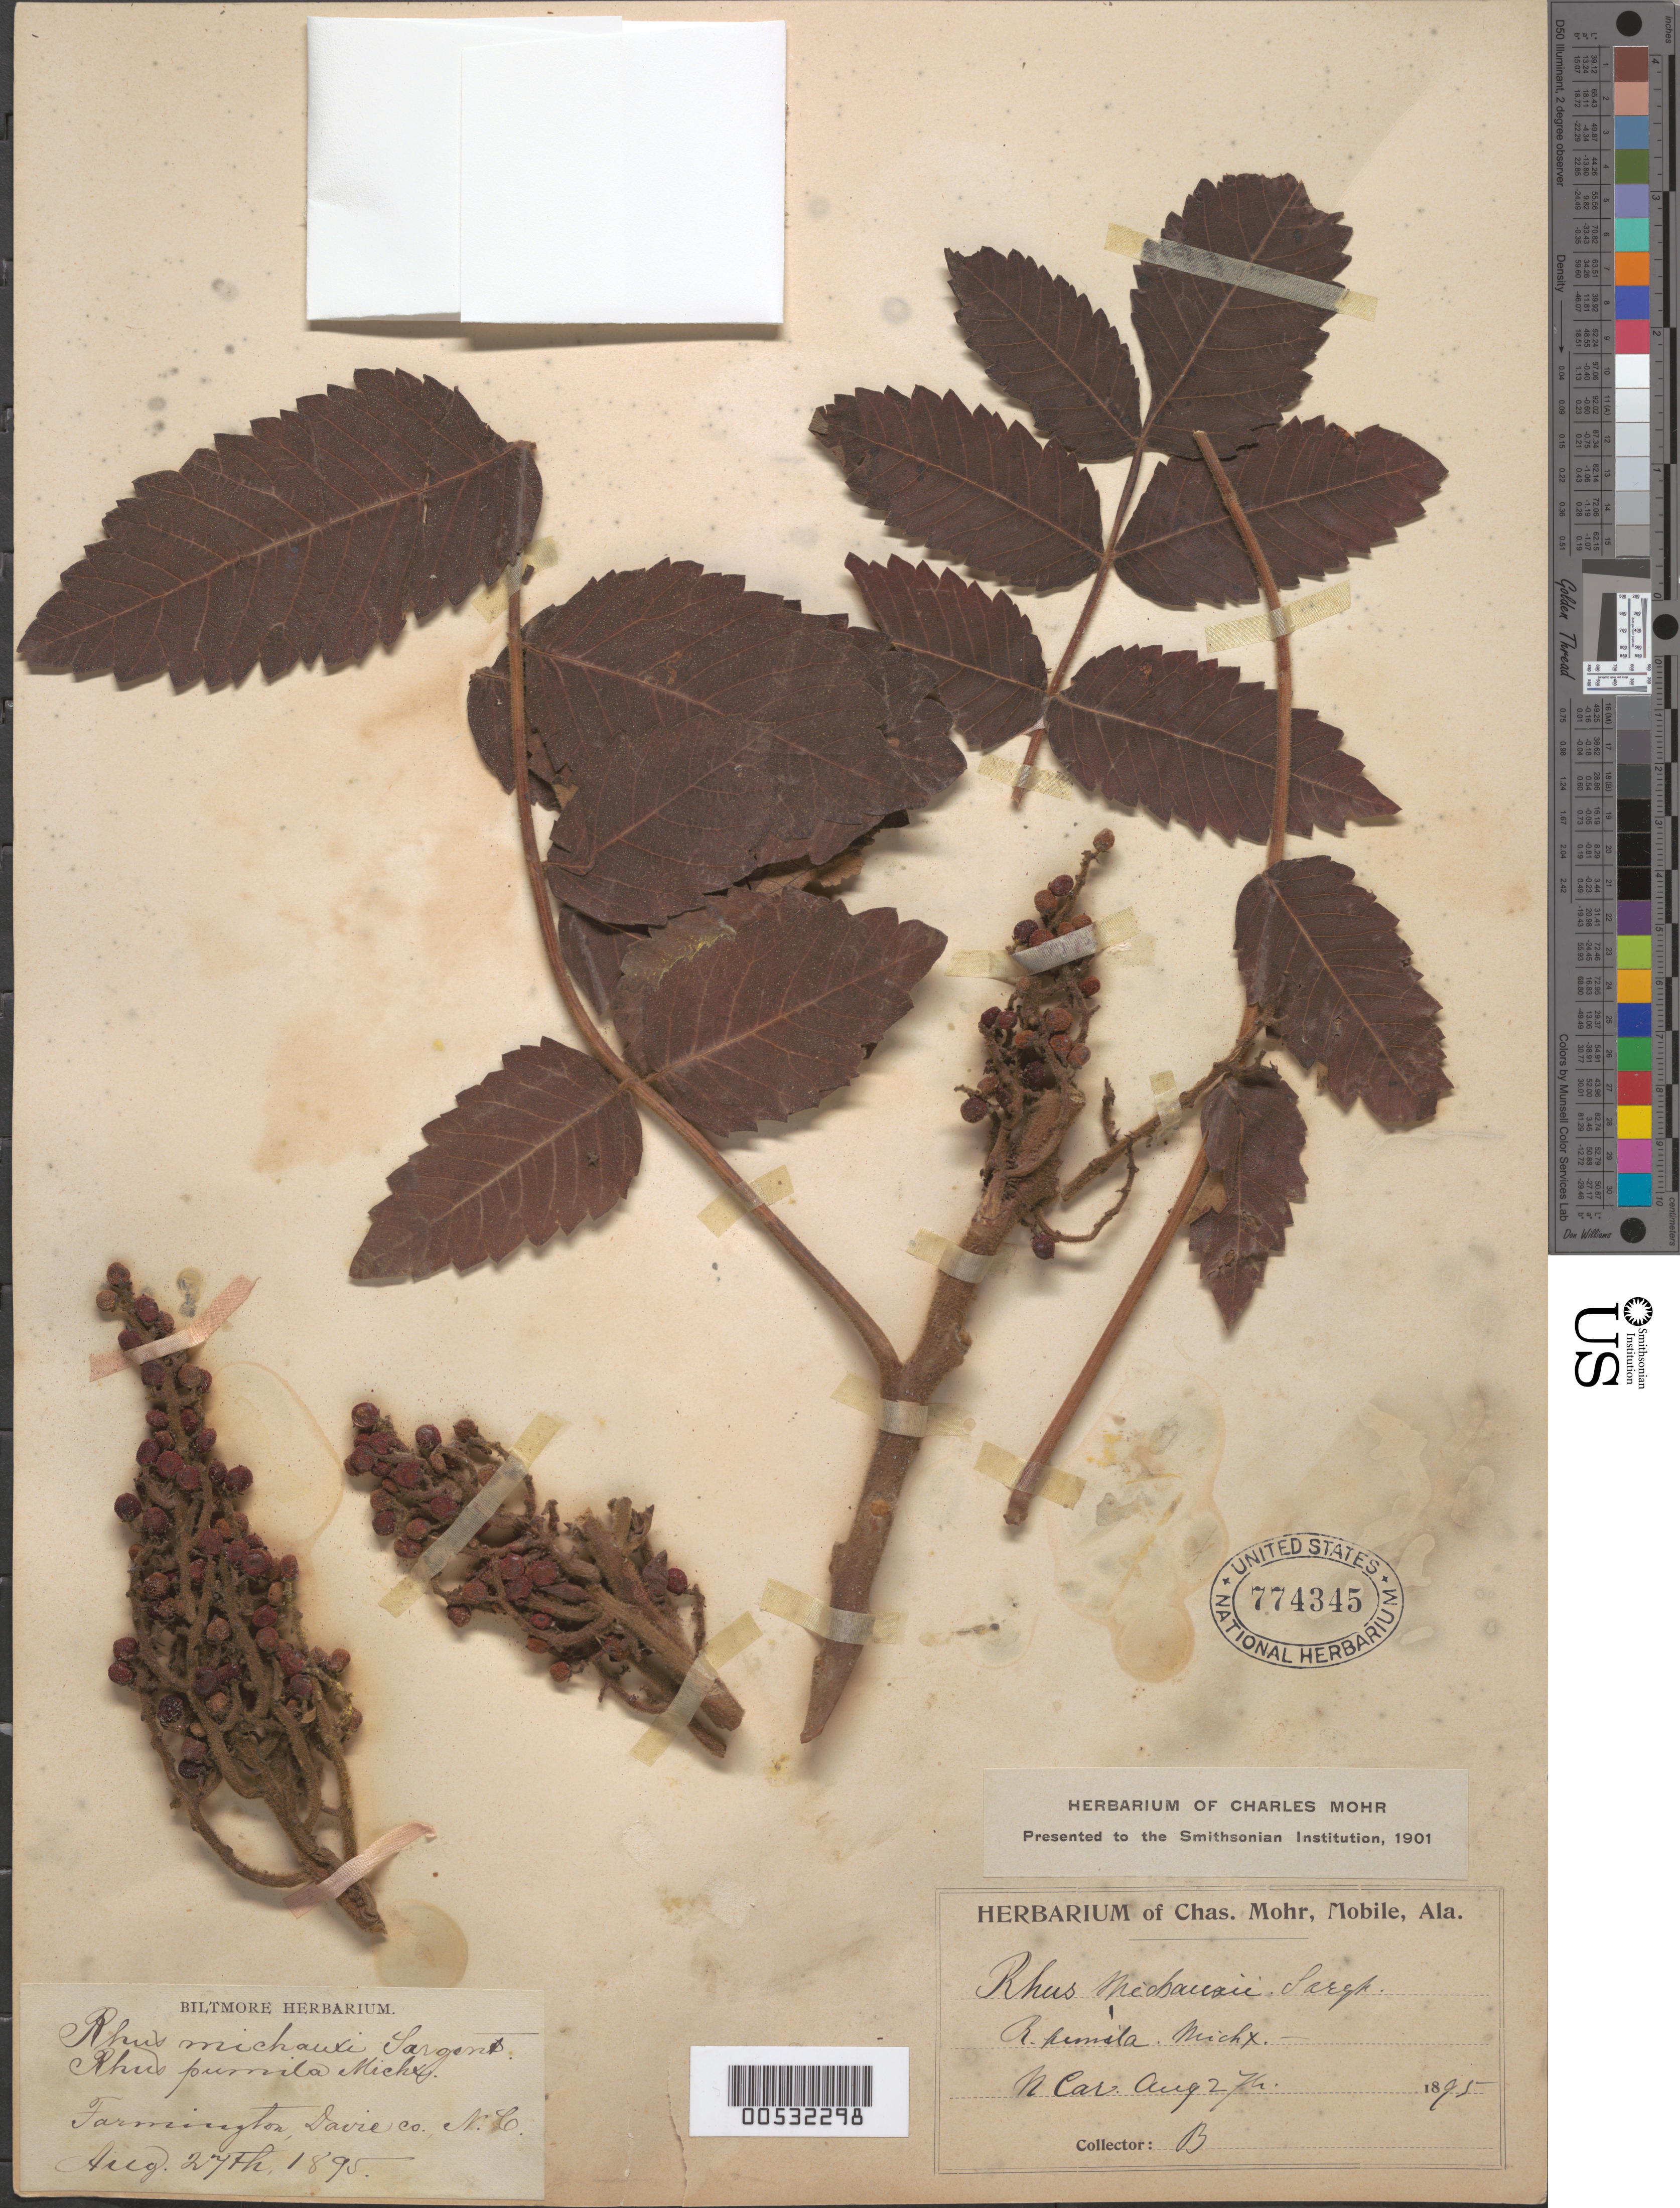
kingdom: Plantae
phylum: Tracheophyta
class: Magnoliopsida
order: Sapindales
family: Anacardiaceae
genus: Rhus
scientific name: Rhus michauxii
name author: Sarg.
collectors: H. H. Bartlett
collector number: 2881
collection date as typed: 27 Sep 1911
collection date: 1911-09-27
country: United States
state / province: South Carolina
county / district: Florence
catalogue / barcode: US 586355-2